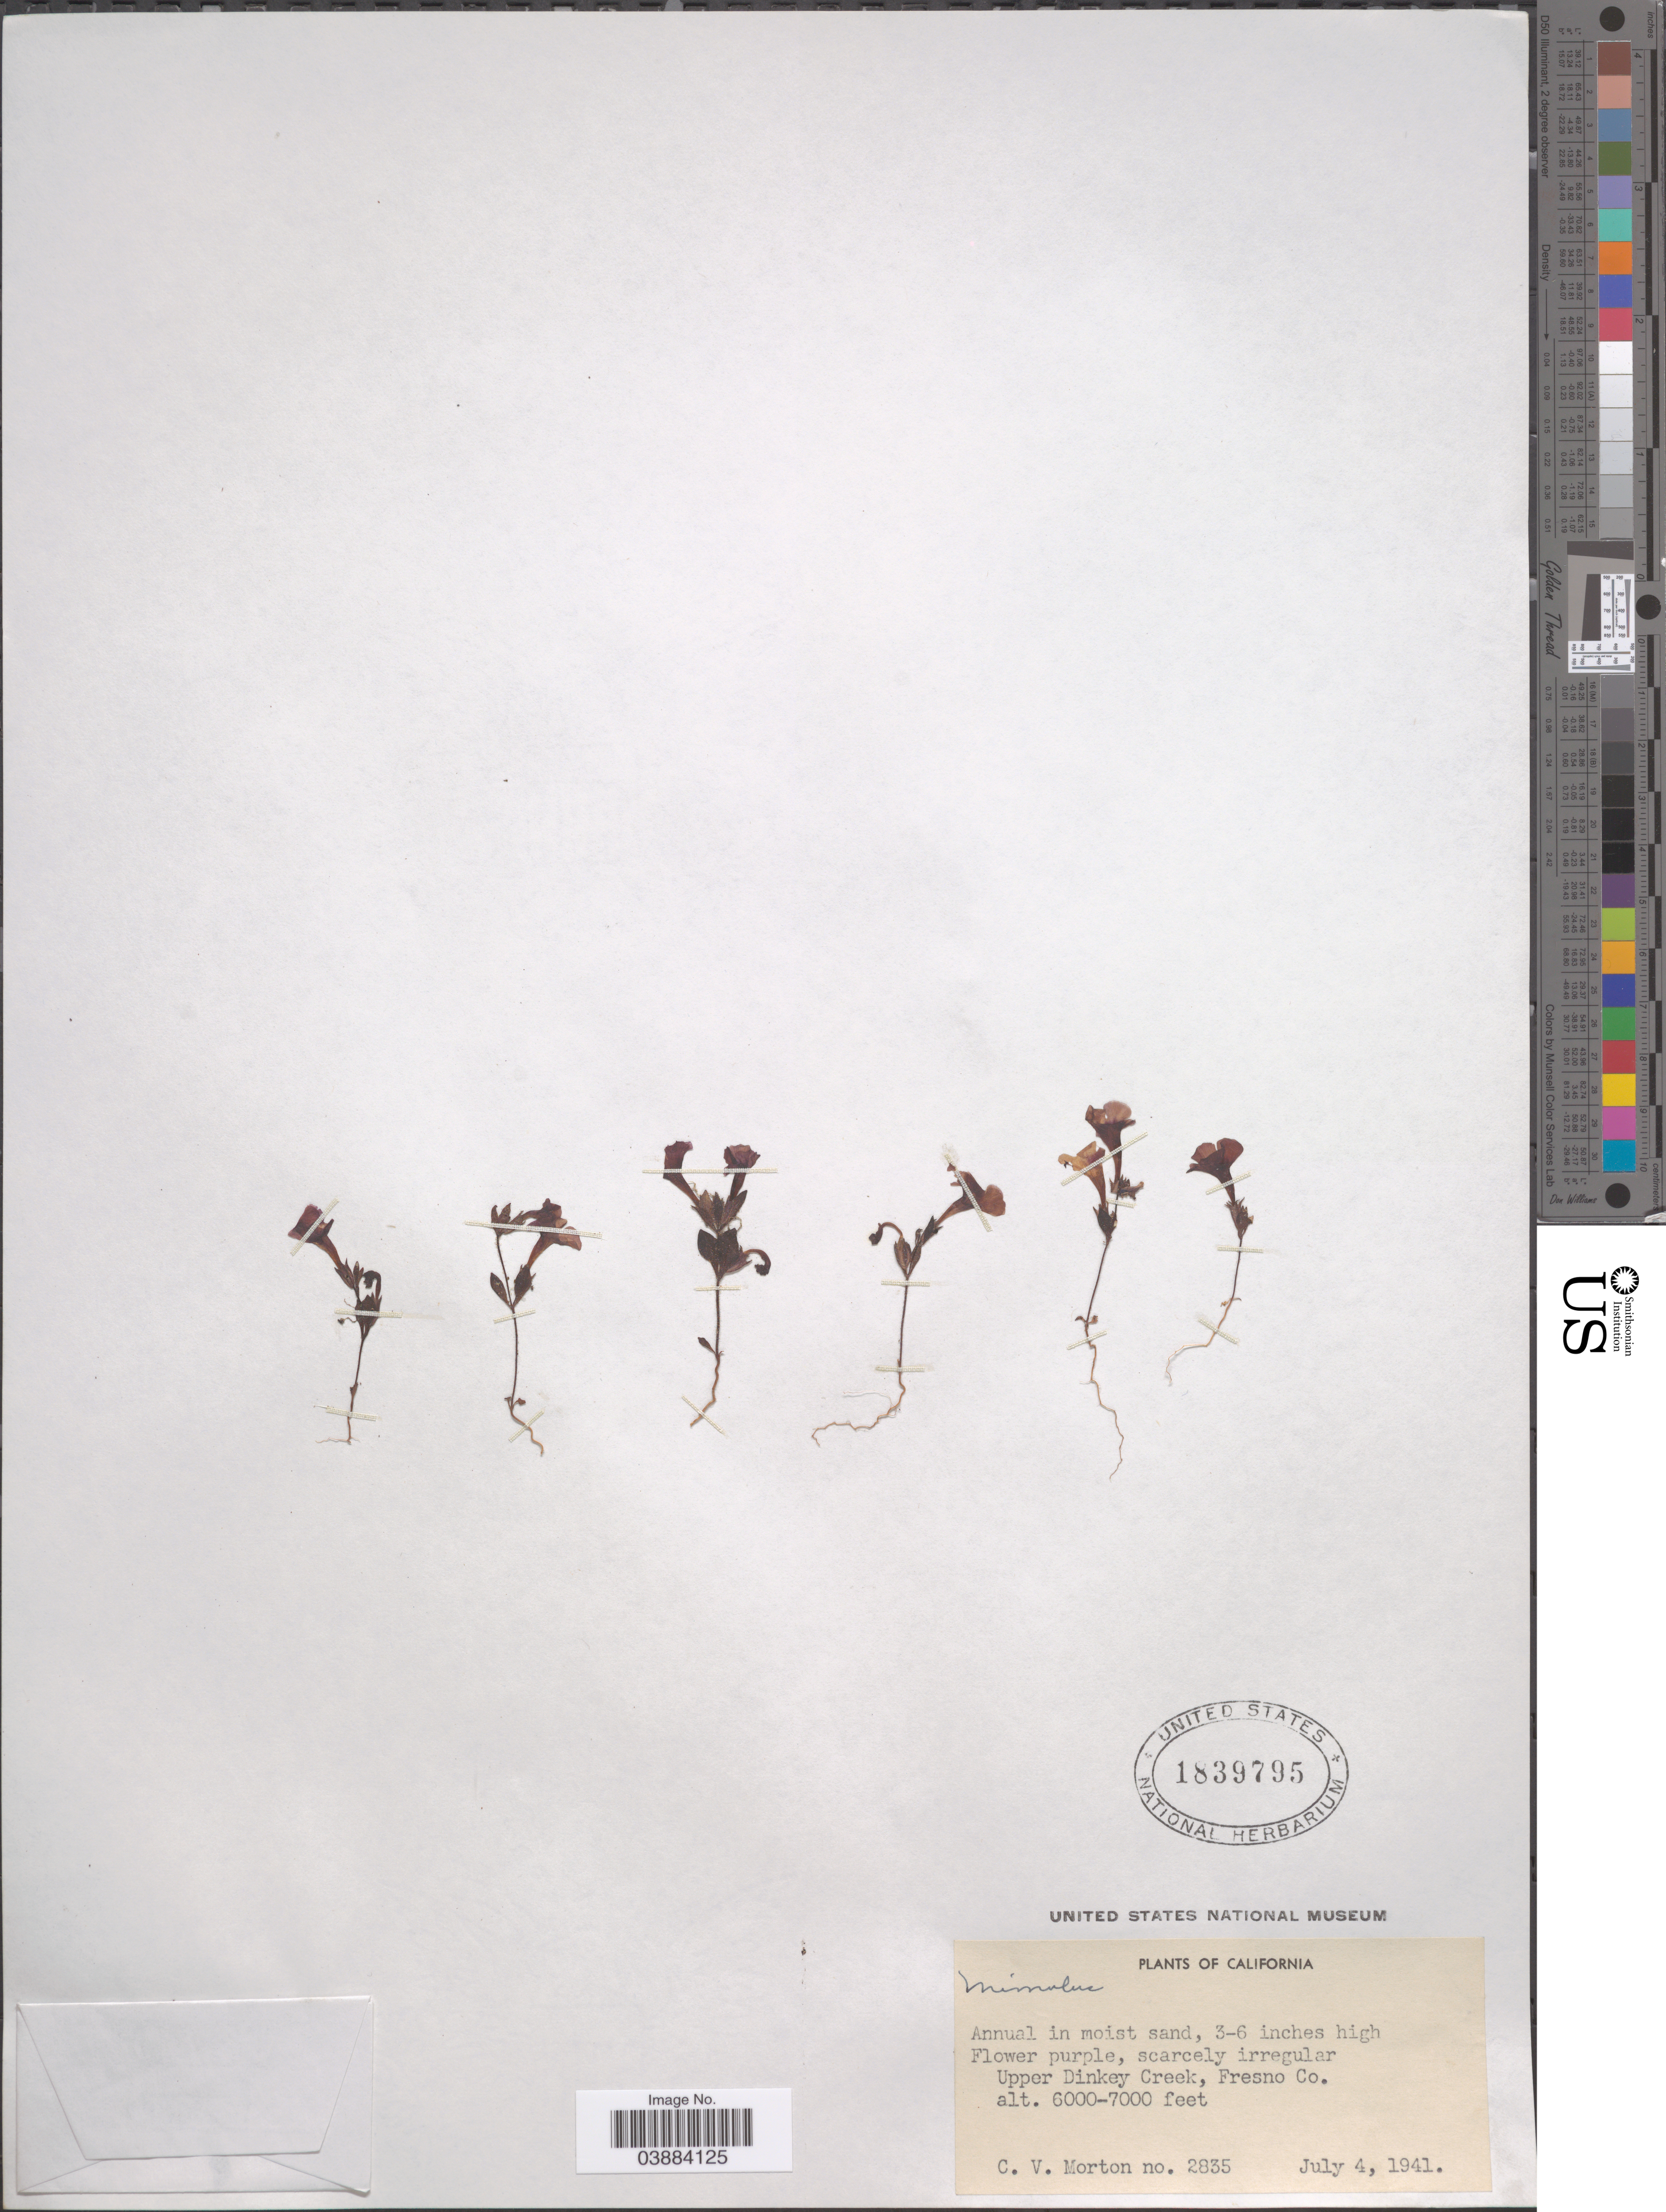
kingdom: Plantae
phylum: Tracheophyta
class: Magnoliopsida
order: Lamiales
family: Phrymaceae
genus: Eunanus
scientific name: Eunanus sp.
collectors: C. V. Morton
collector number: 2835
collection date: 1941-07-04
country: United States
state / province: California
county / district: Fresno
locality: Upper Dinkey Creek, Fresno Co.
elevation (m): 1829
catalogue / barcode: US 1839795